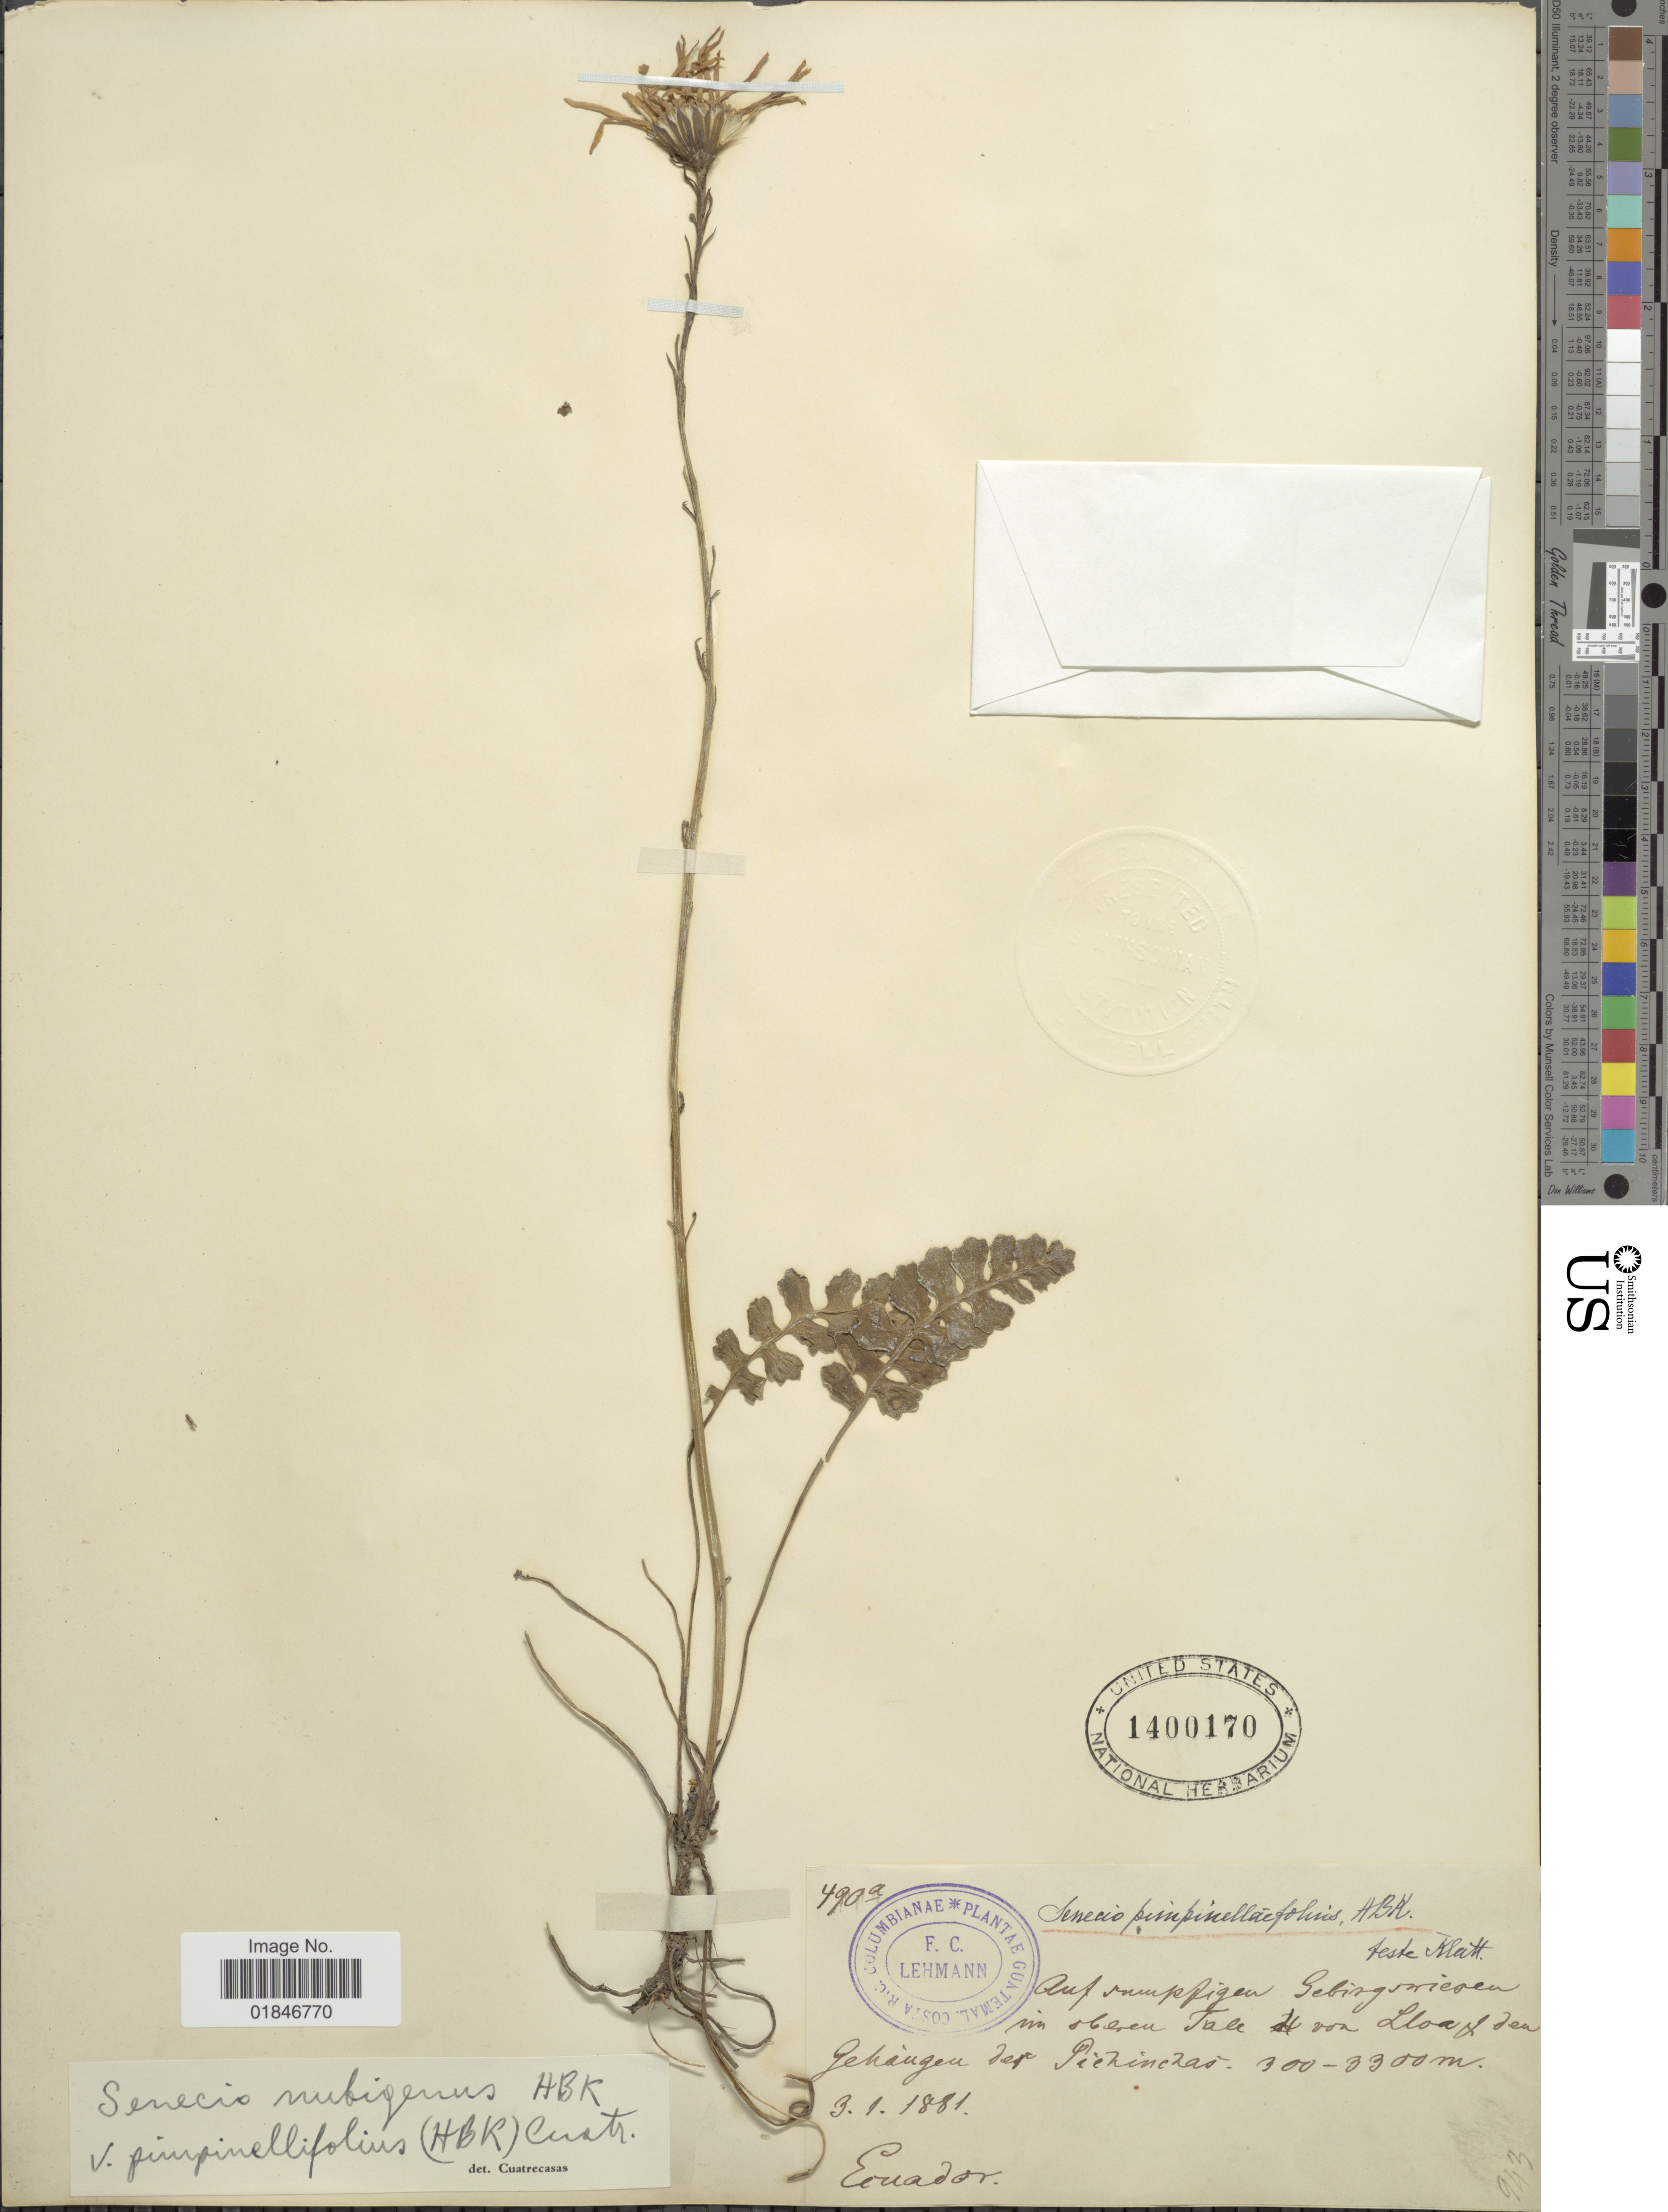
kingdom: Plantae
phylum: Tracheophyta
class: Magnoliopsida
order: Asterales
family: Asteraceae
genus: Dorobaea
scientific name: Dorobaea pimpinellifolia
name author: (Kunth) B. Nord.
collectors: F. C. Lehmann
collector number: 490a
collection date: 1881-01-03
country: Ecuador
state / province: Pichincha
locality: Auf sumpfigen Gebirgswiesen im oberen Tale von Lloa & den Gehangen der Pichinchas.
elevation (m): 300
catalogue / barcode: US 1400170